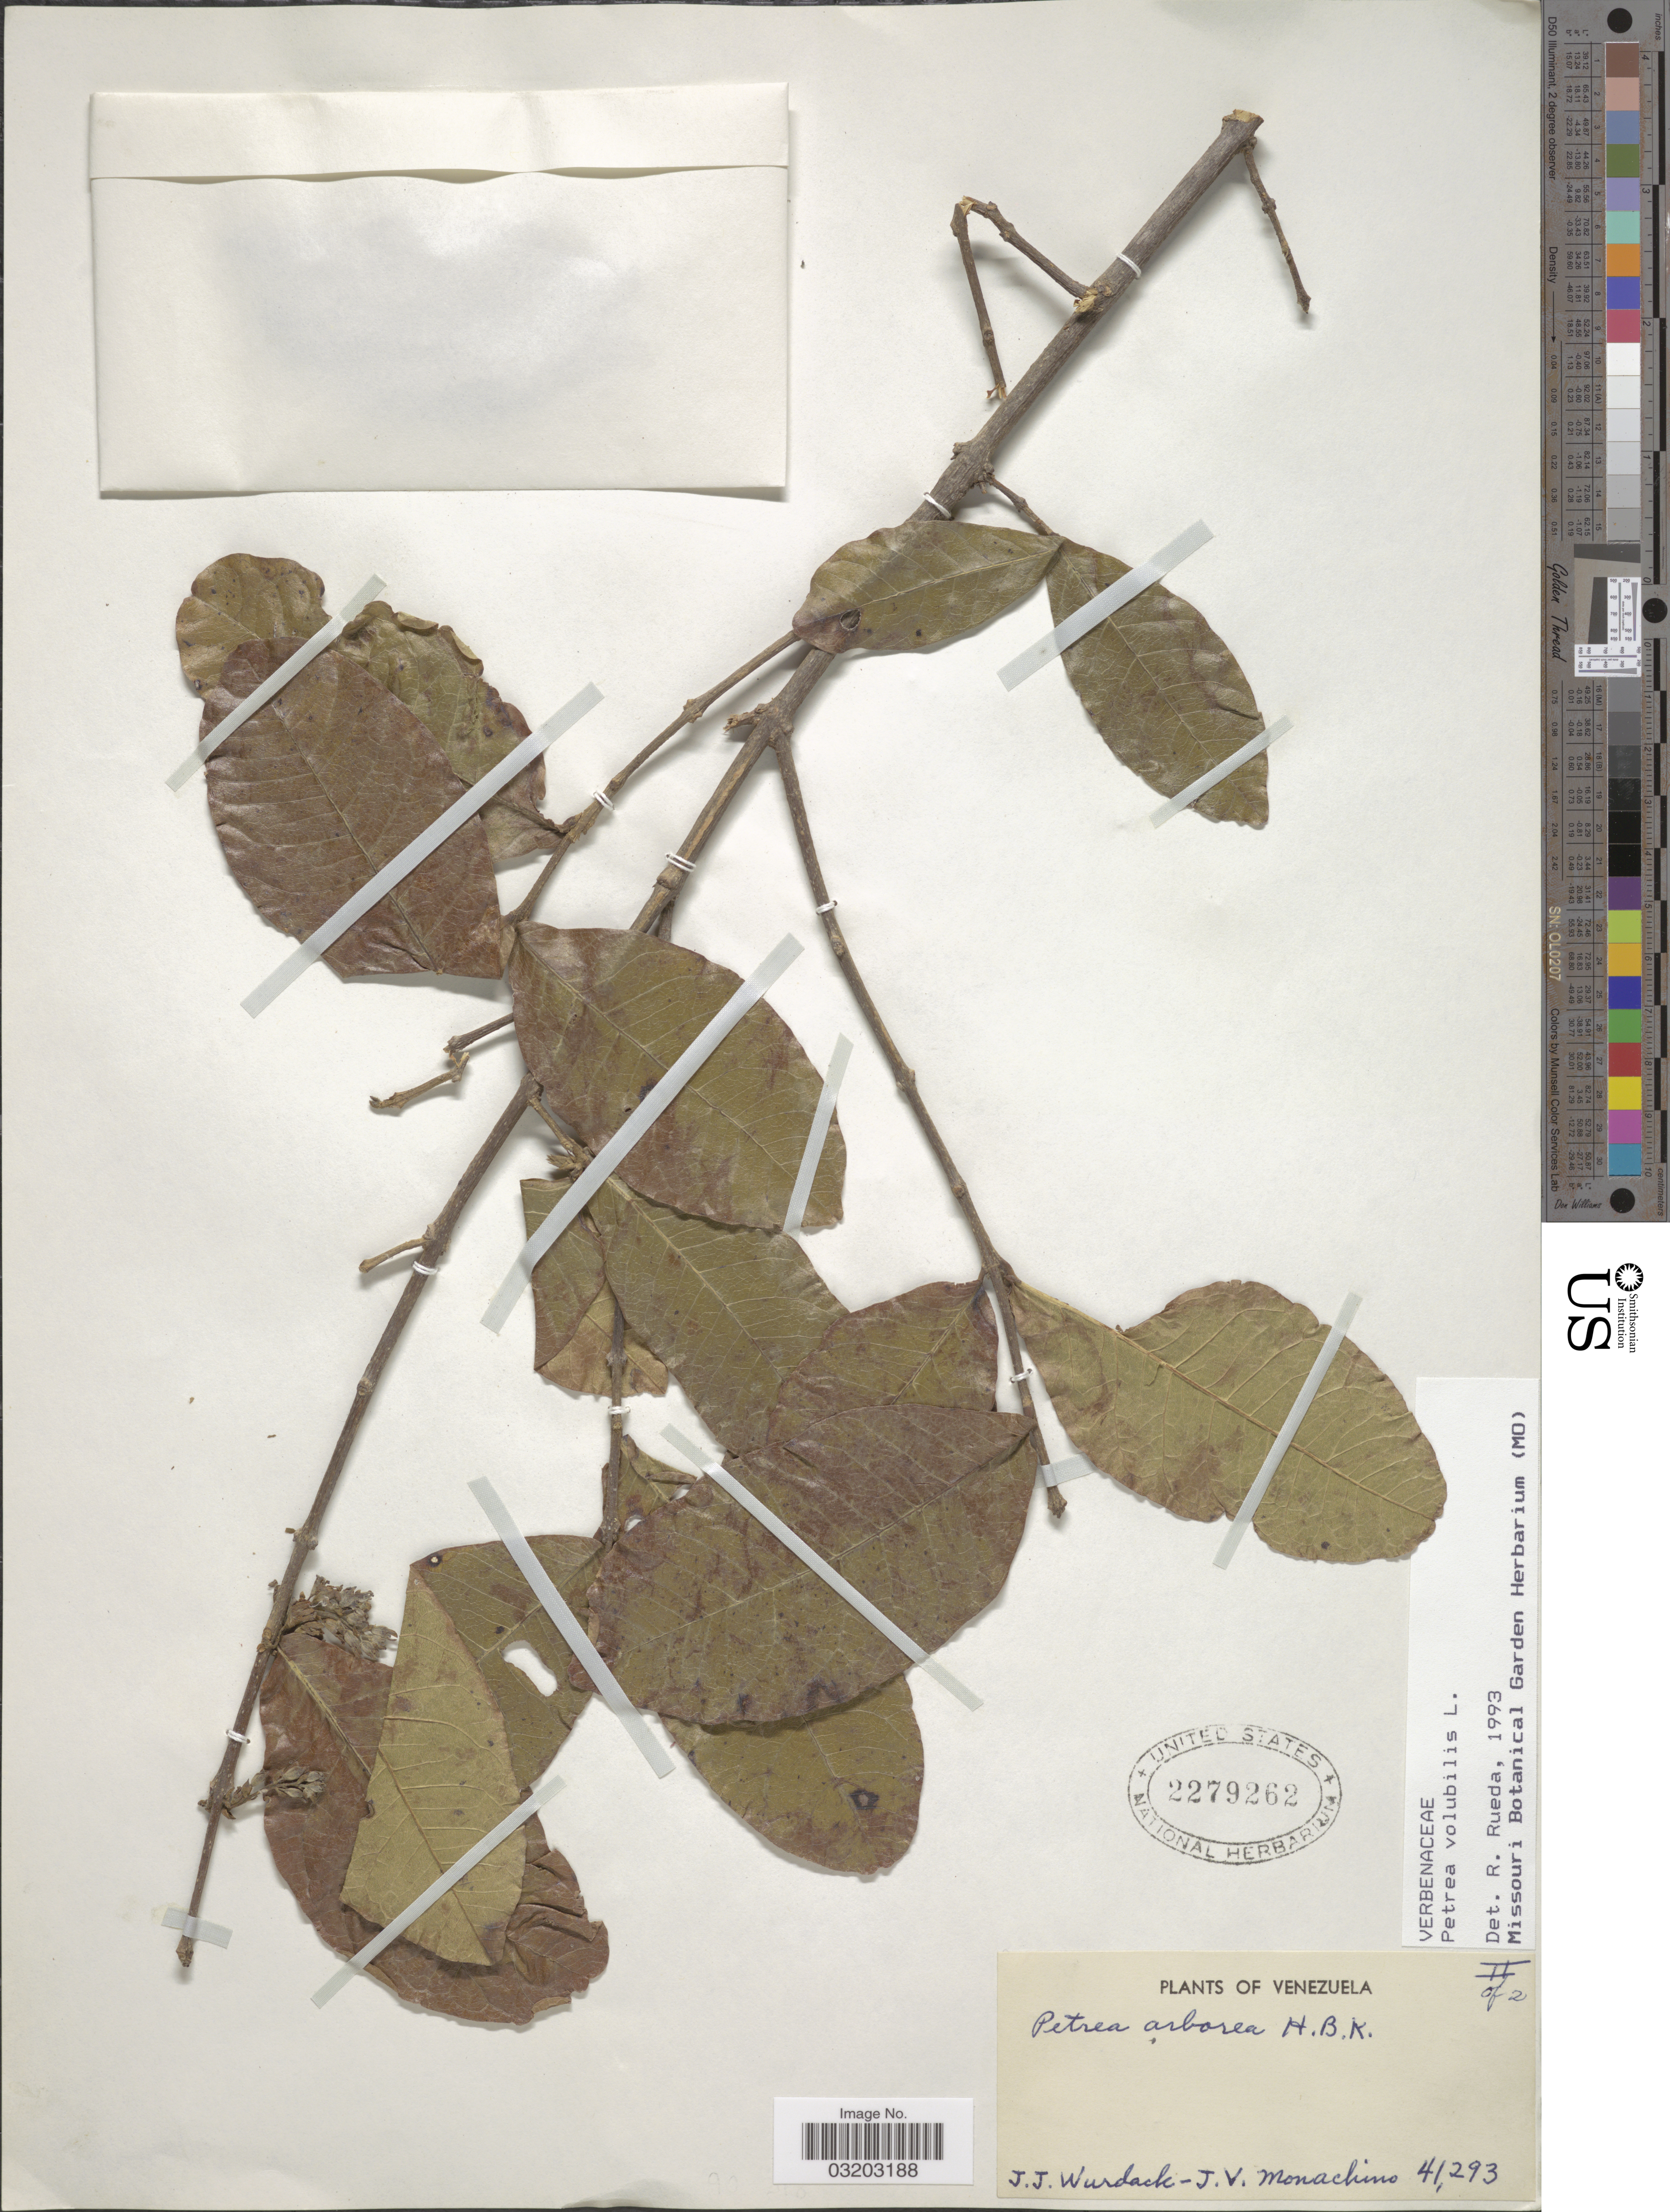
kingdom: Plantae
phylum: Tracheophyta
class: Magnoliopsida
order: Lamiales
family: Verbenaceae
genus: Petrea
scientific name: Petrea volubilis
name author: L.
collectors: J. J. Wurdack & J. V. Monachino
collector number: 41293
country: Venezuela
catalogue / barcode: US 2279262